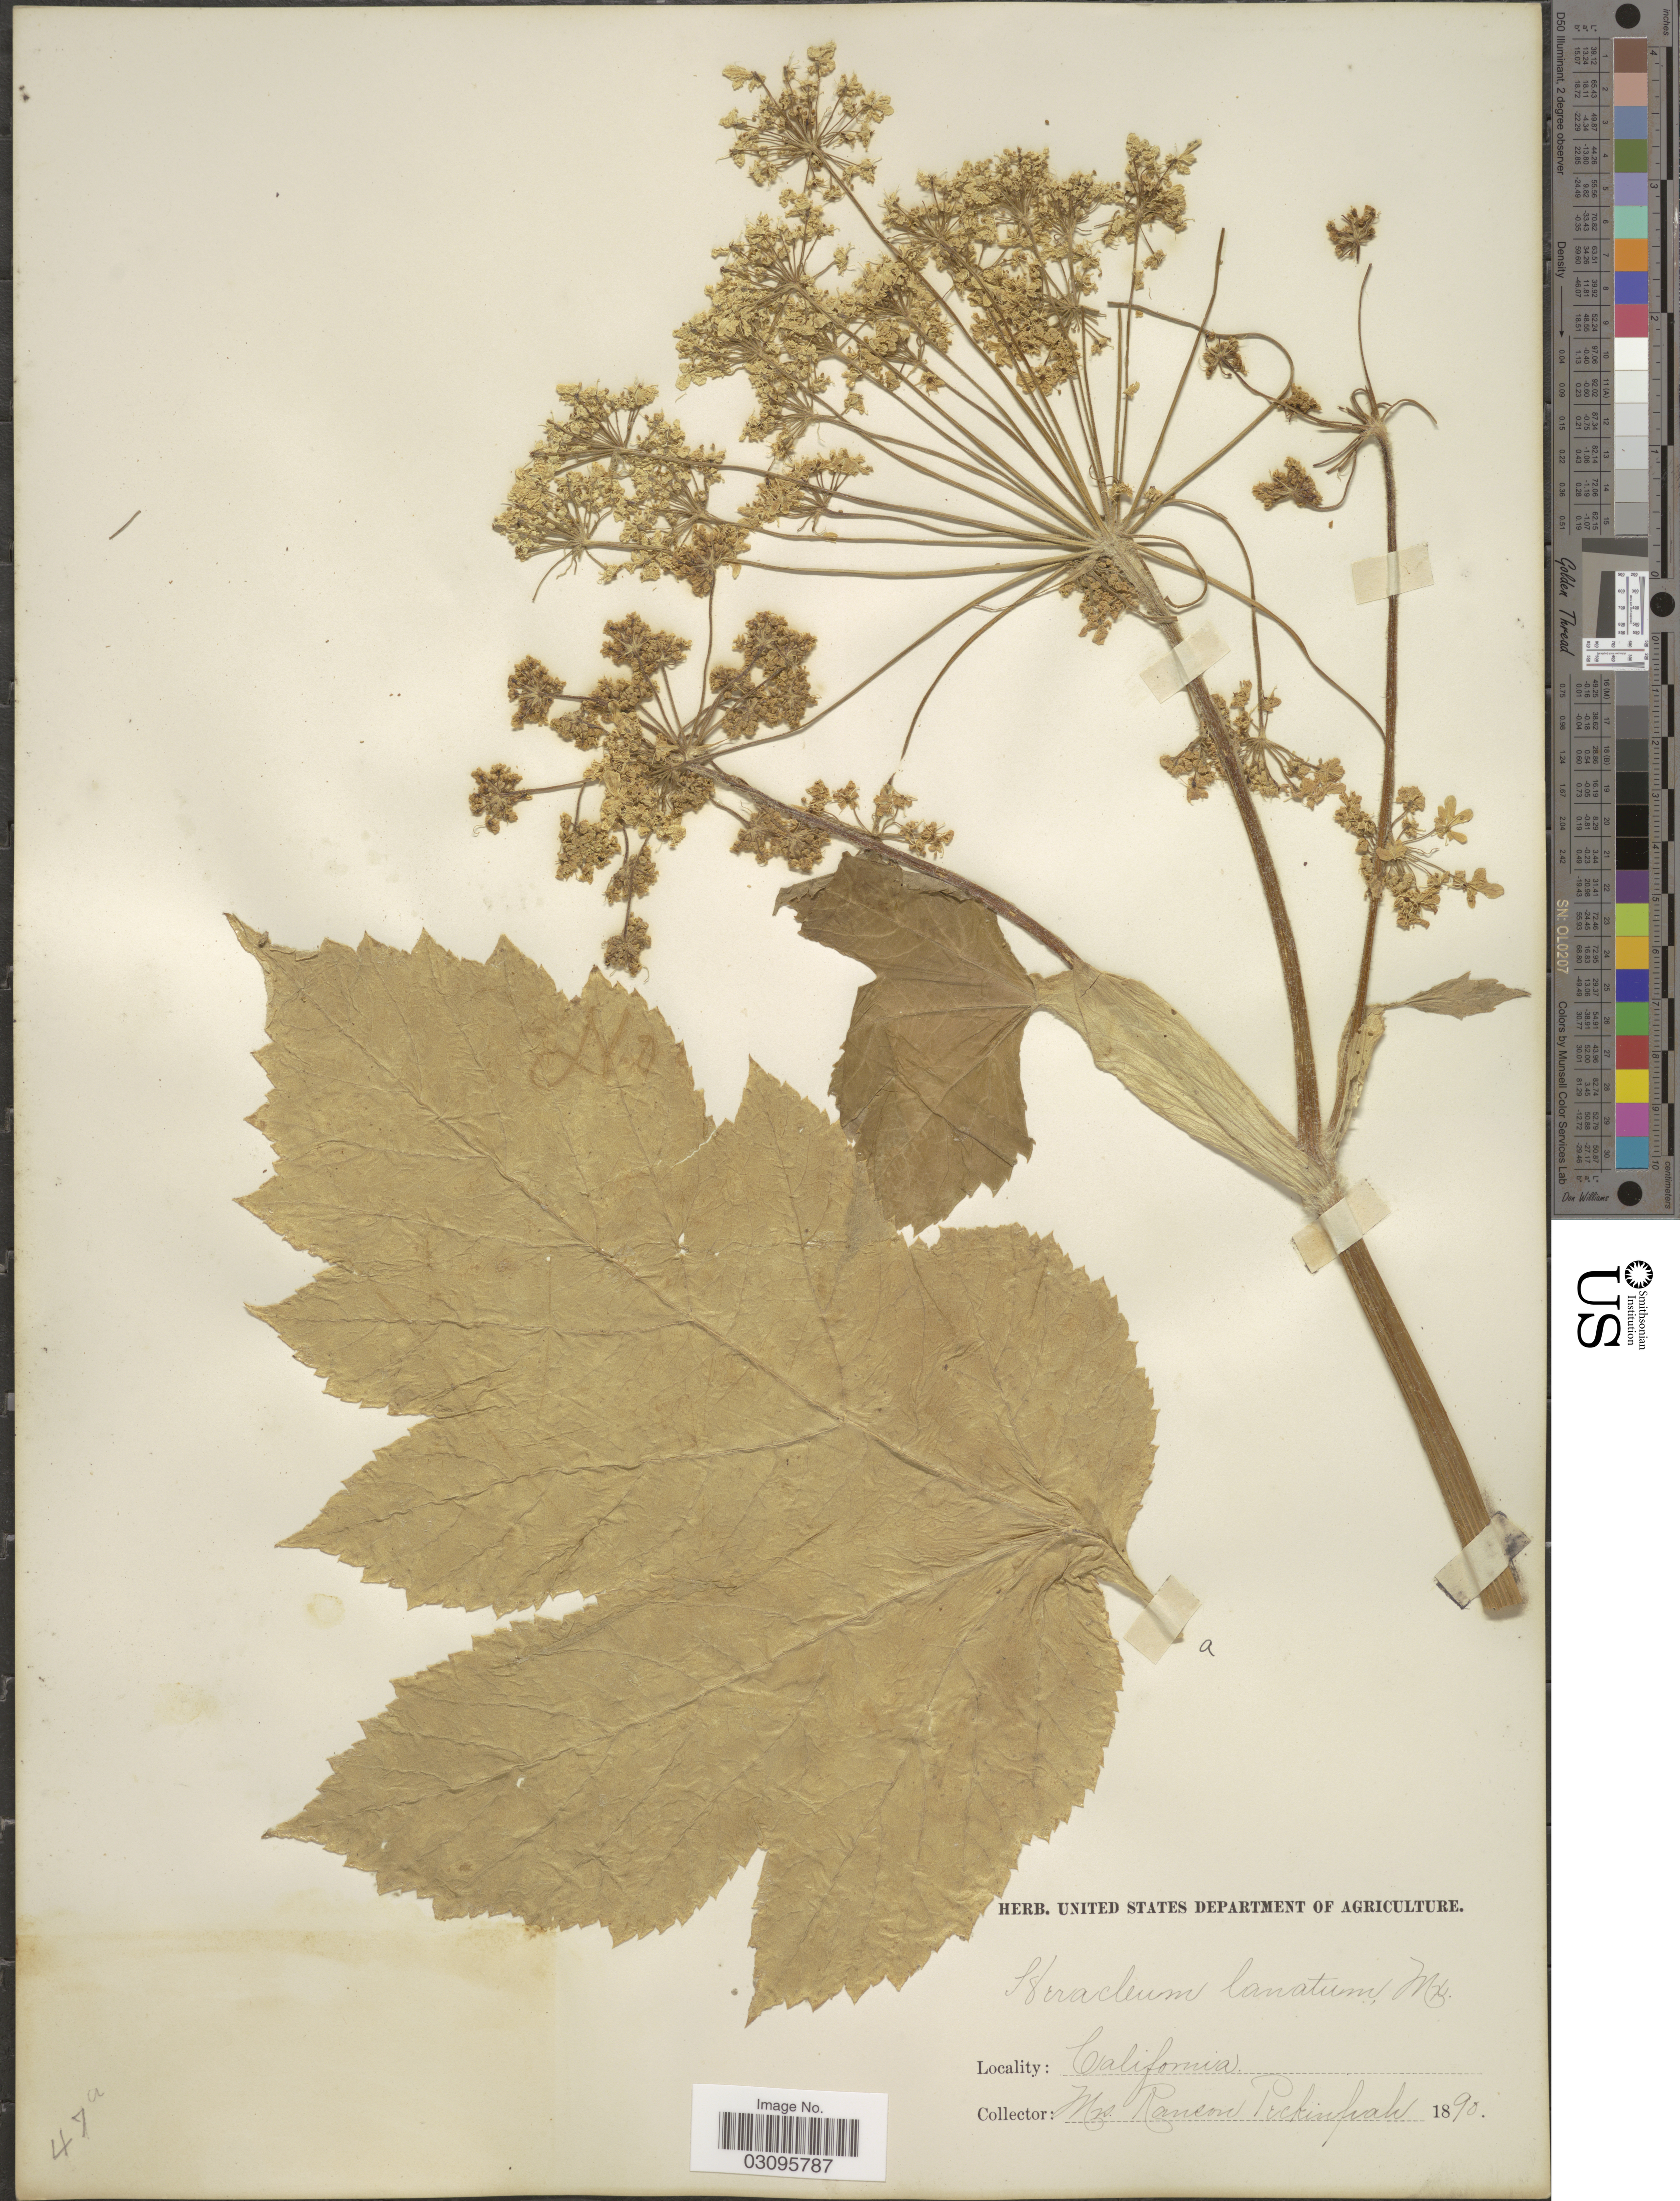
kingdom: Plantae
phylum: Tracheophyta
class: Magnoliopsida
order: Apiales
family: Apiaceae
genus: Heracleum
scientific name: Heracleum lanatum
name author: Michx.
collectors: R. Peckinpah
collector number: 47a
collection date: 1890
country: United States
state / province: California